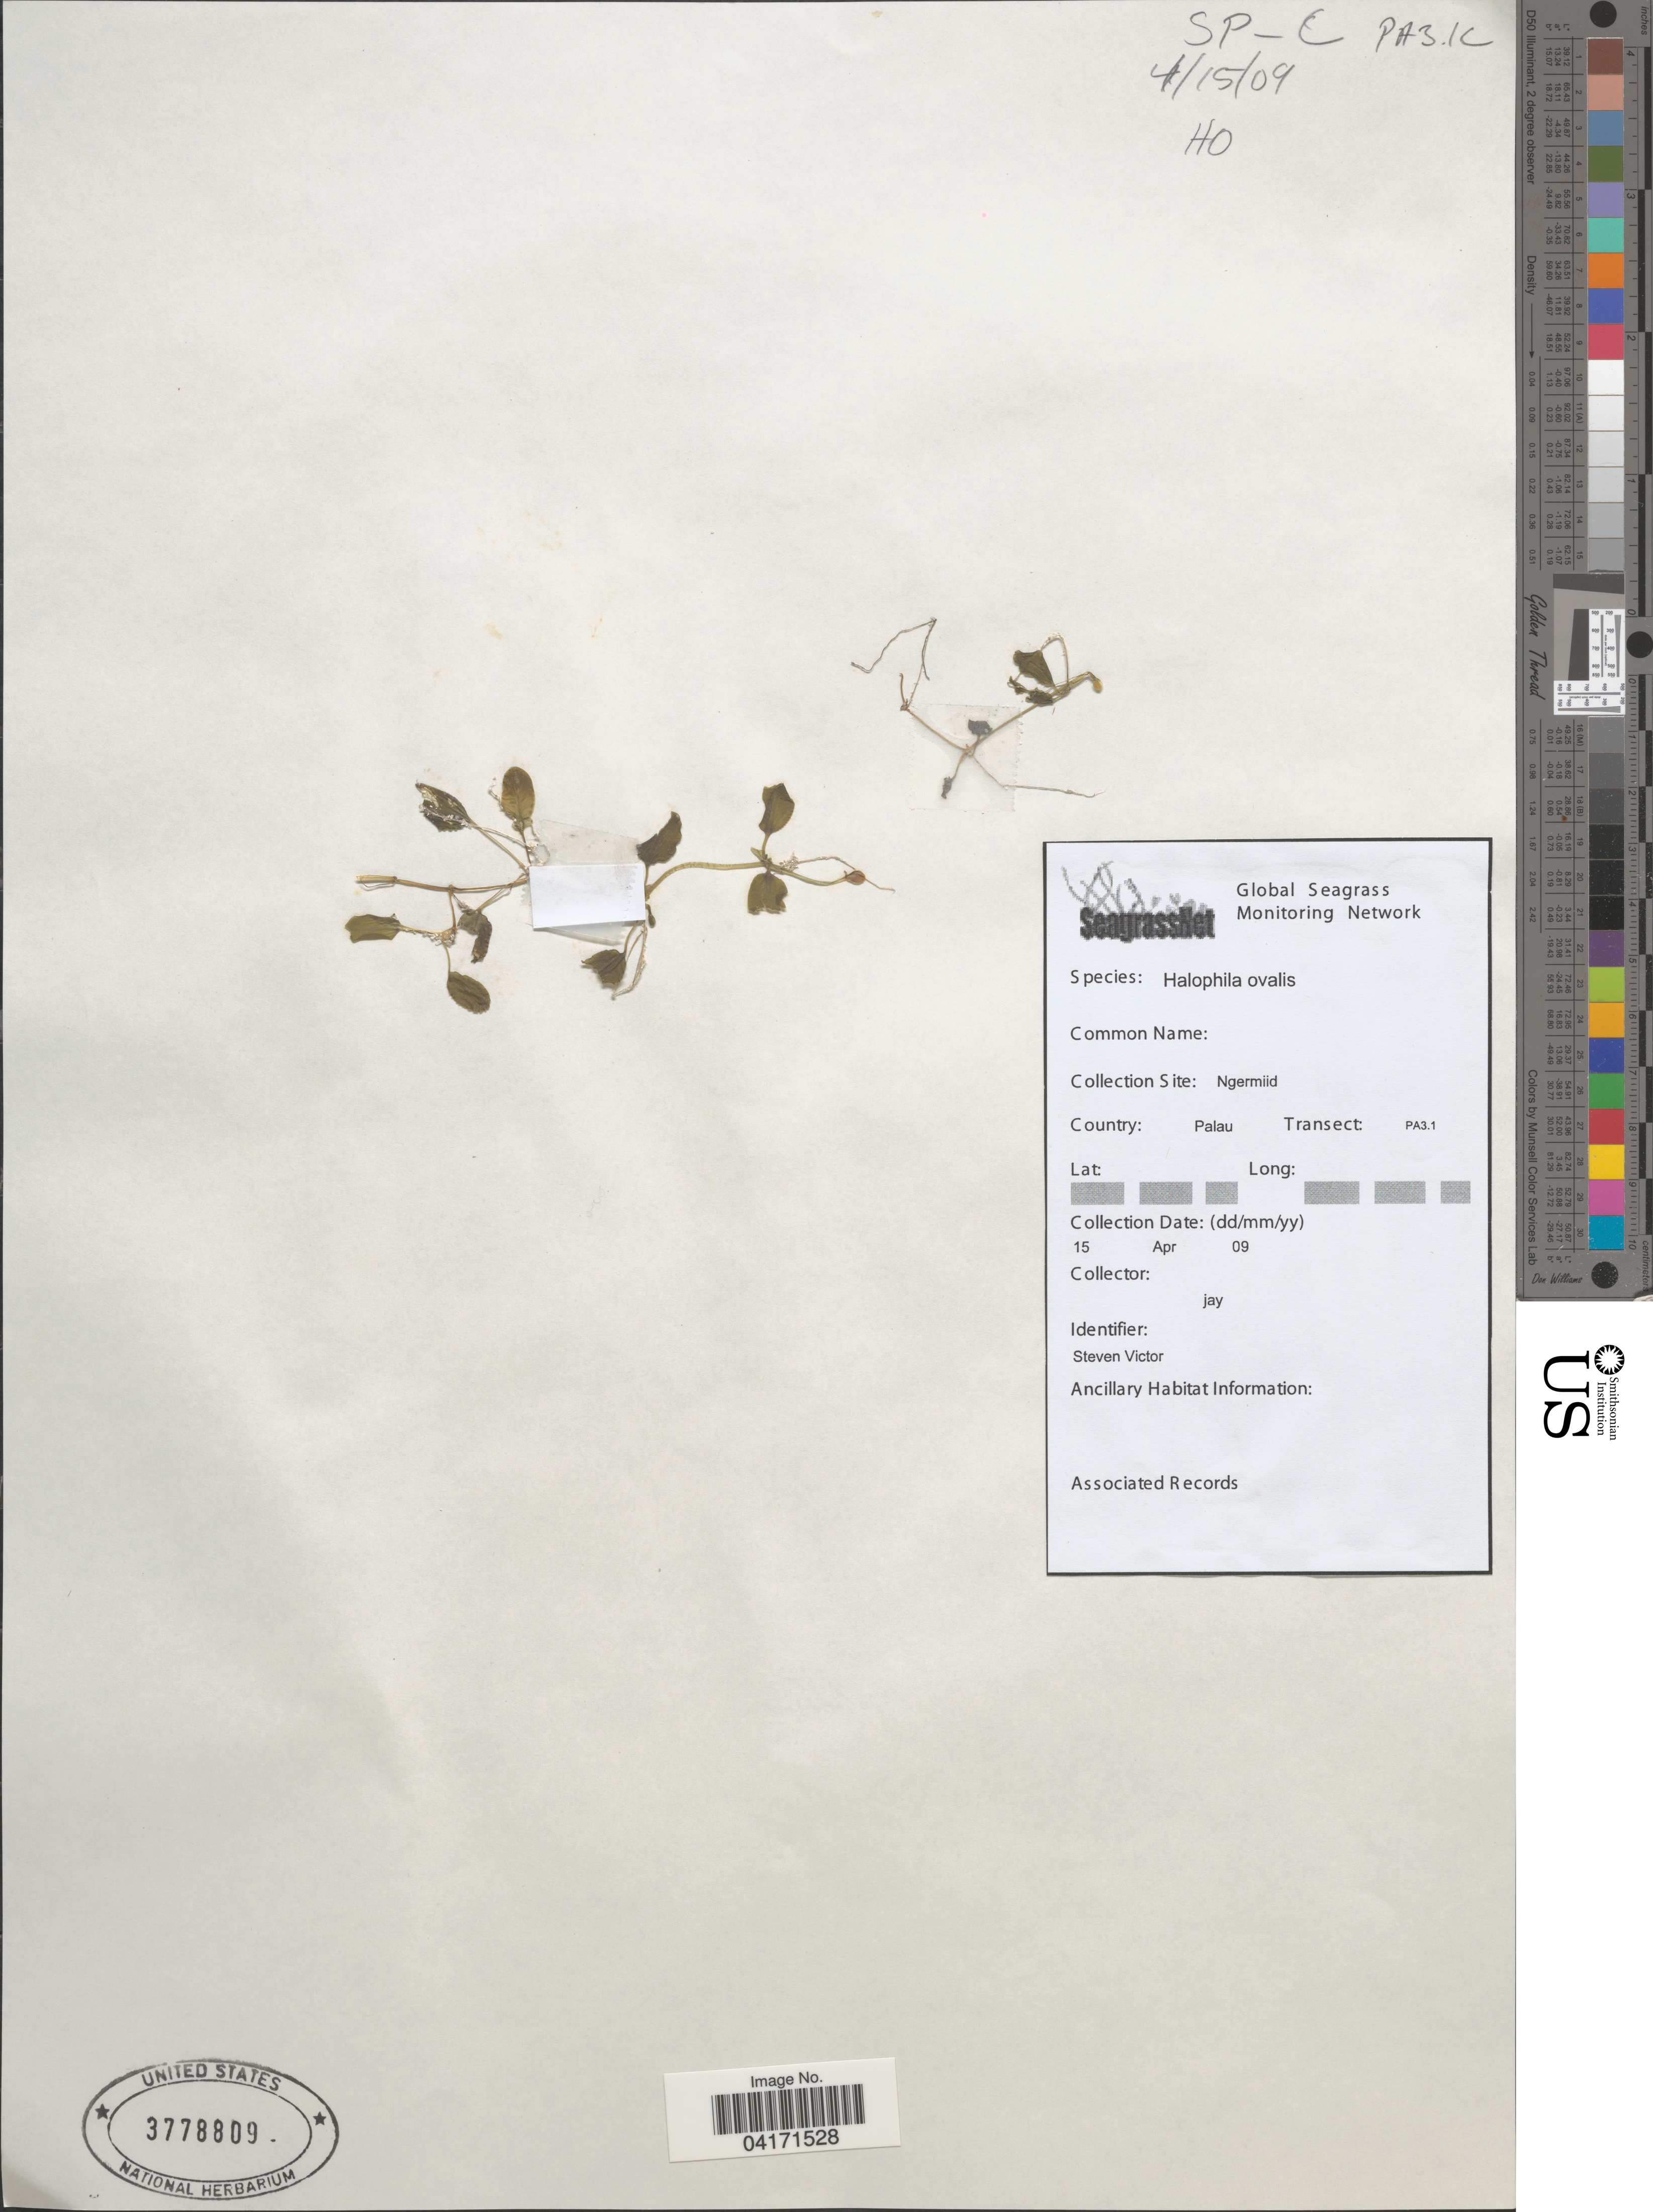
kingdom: Plantae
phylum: Tracheophyta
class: Liliopsida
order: Alismatales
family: Hydrocharitaceae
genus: Halophila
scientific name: Halophila ovalis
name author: (R. Br.) Hook. f.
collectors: Jay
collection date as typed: Transcribed d/m/y: 15/4/9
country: Palau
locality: SP-C PA3.1C. Ngermiid. Palau. Transect: PA3.1.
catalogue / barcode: US 3778809